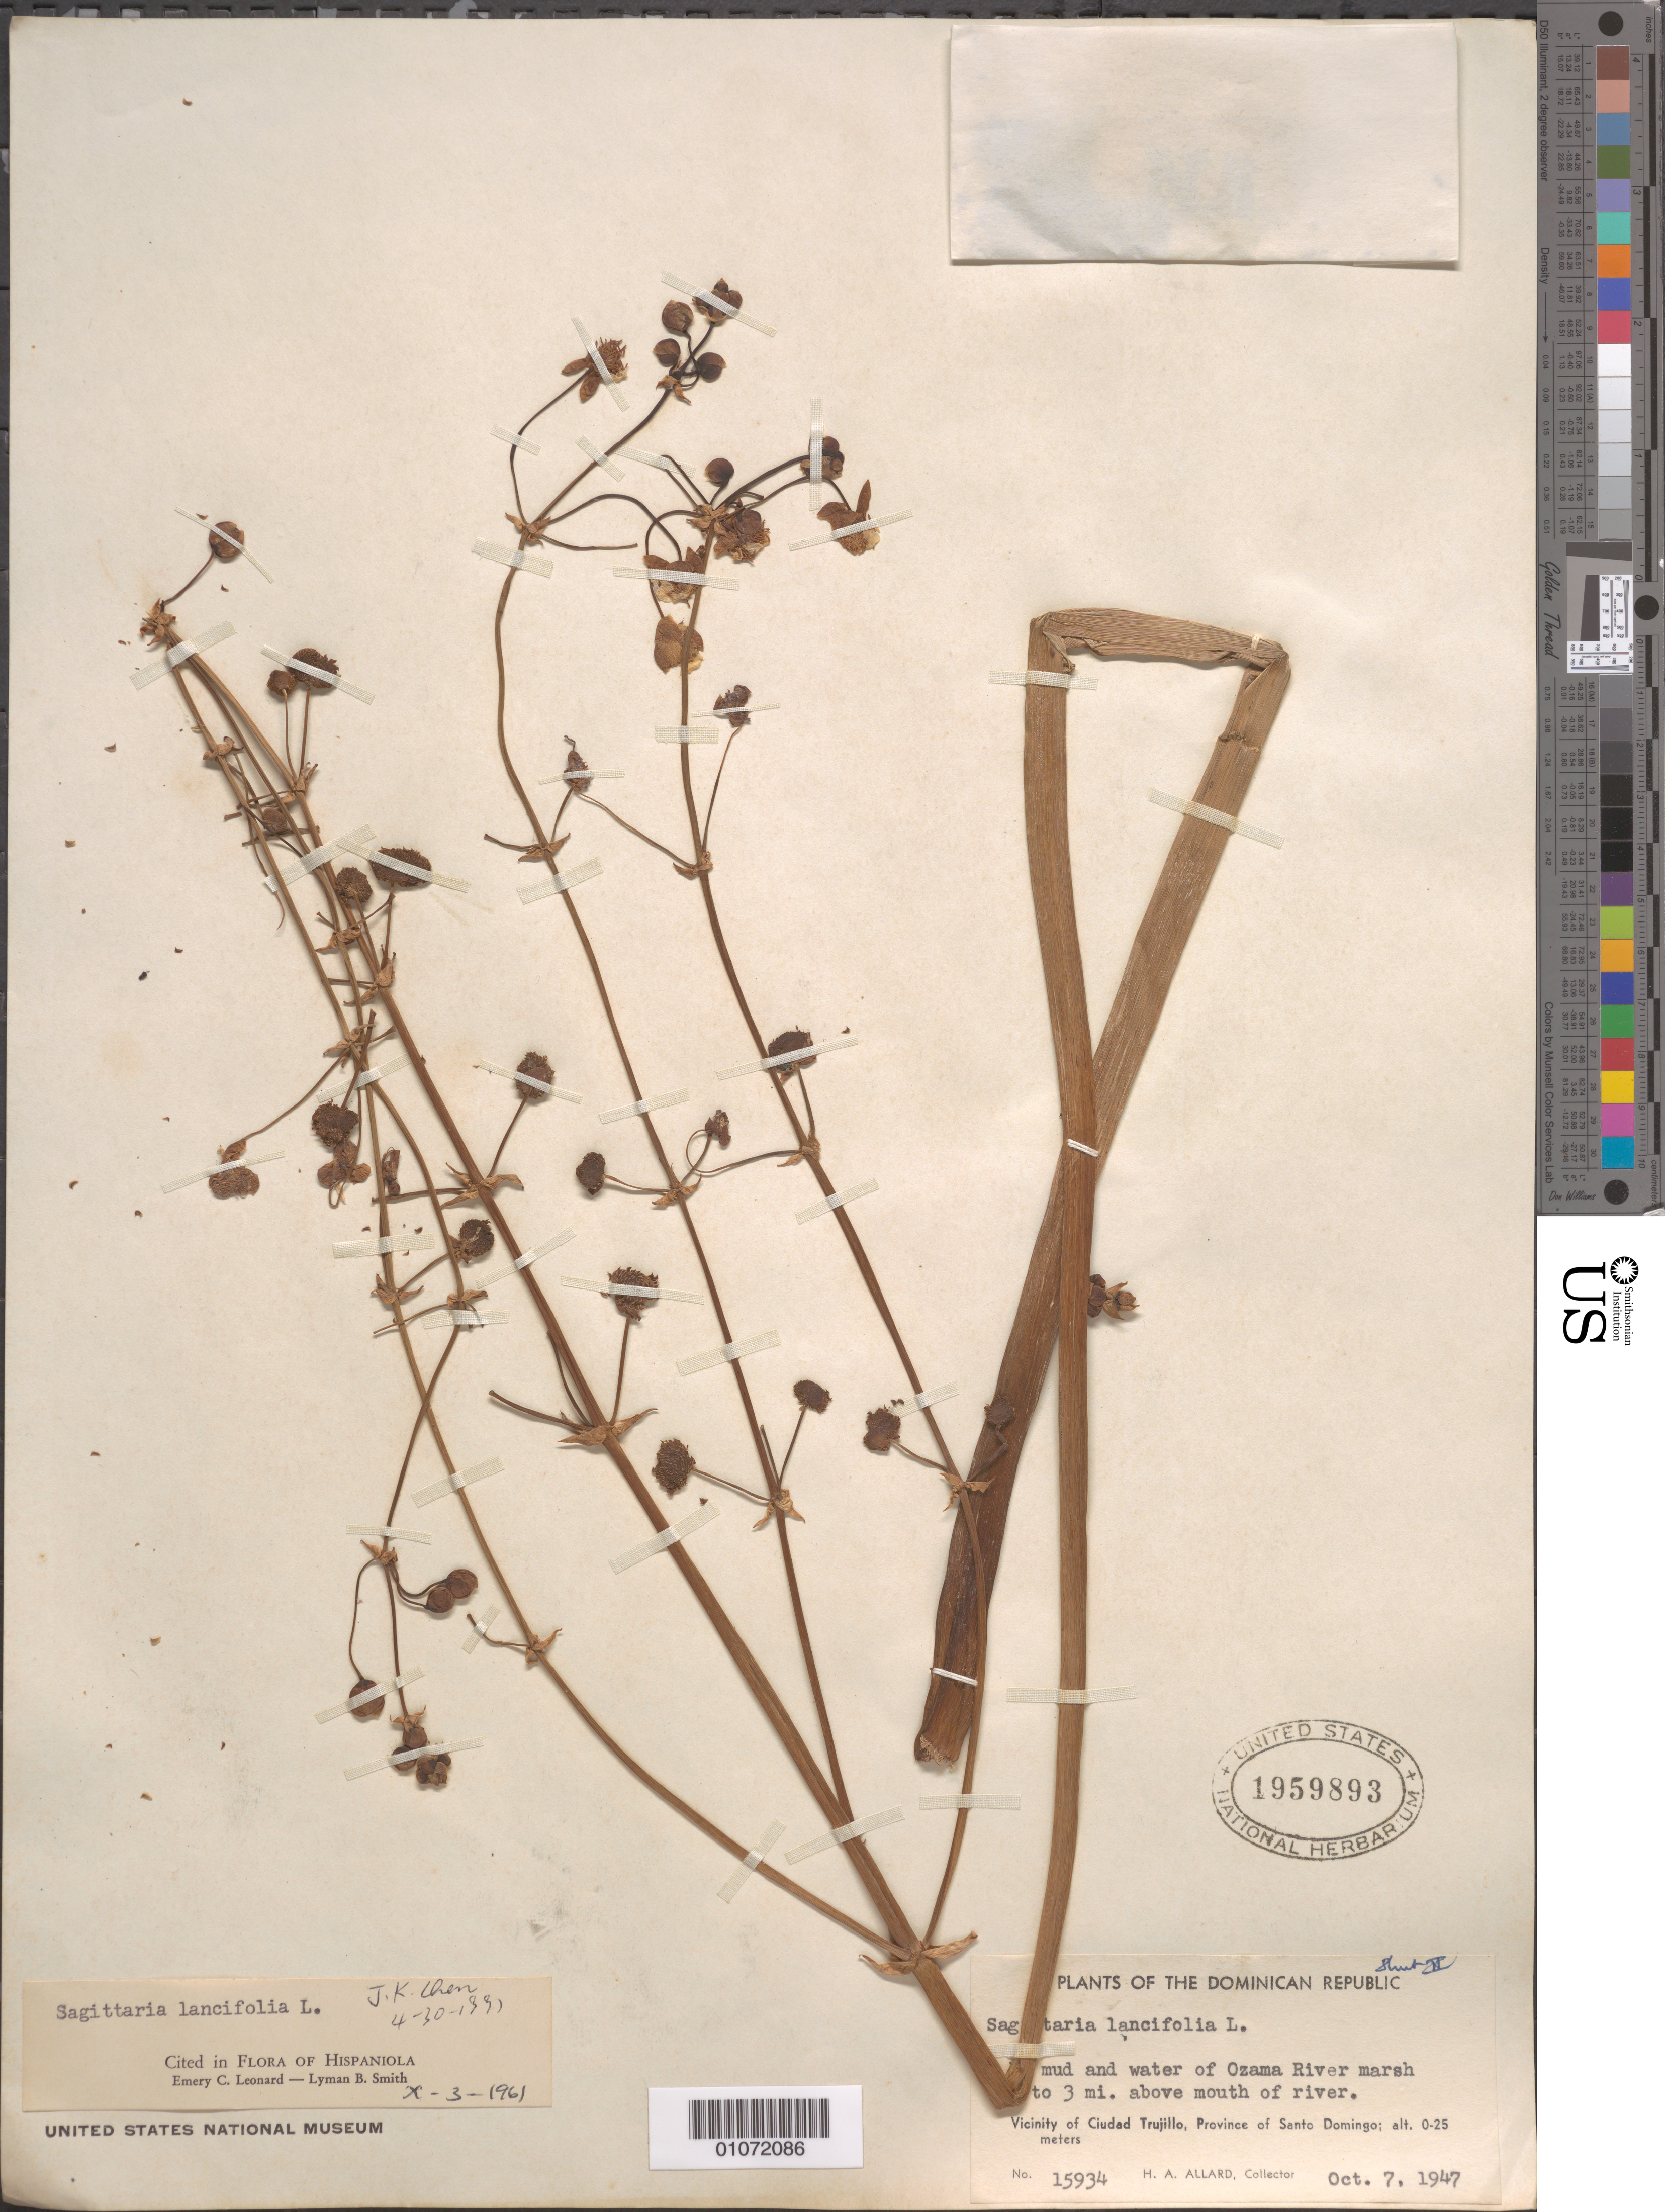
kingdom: Plantae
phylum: Tracheophyta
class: Liliopsida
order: Alismatales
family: Alismataceae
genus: Sagittaria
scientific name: Sagittaria lancifolia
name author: L.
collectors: H. A. Allard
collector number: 15934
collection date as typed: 07 Oct 1947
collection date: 1947-10-07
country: Dominican Republic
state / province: Santo Domingo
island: Hispaniola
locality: In mud and water of Ozama River marsh 2 to 3 miles above mouth of river. Vicinity of Ciudad Trujillo, province of Santo Domingo.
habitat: mud and water of river marsh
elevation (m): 0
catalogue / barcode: US 1959893